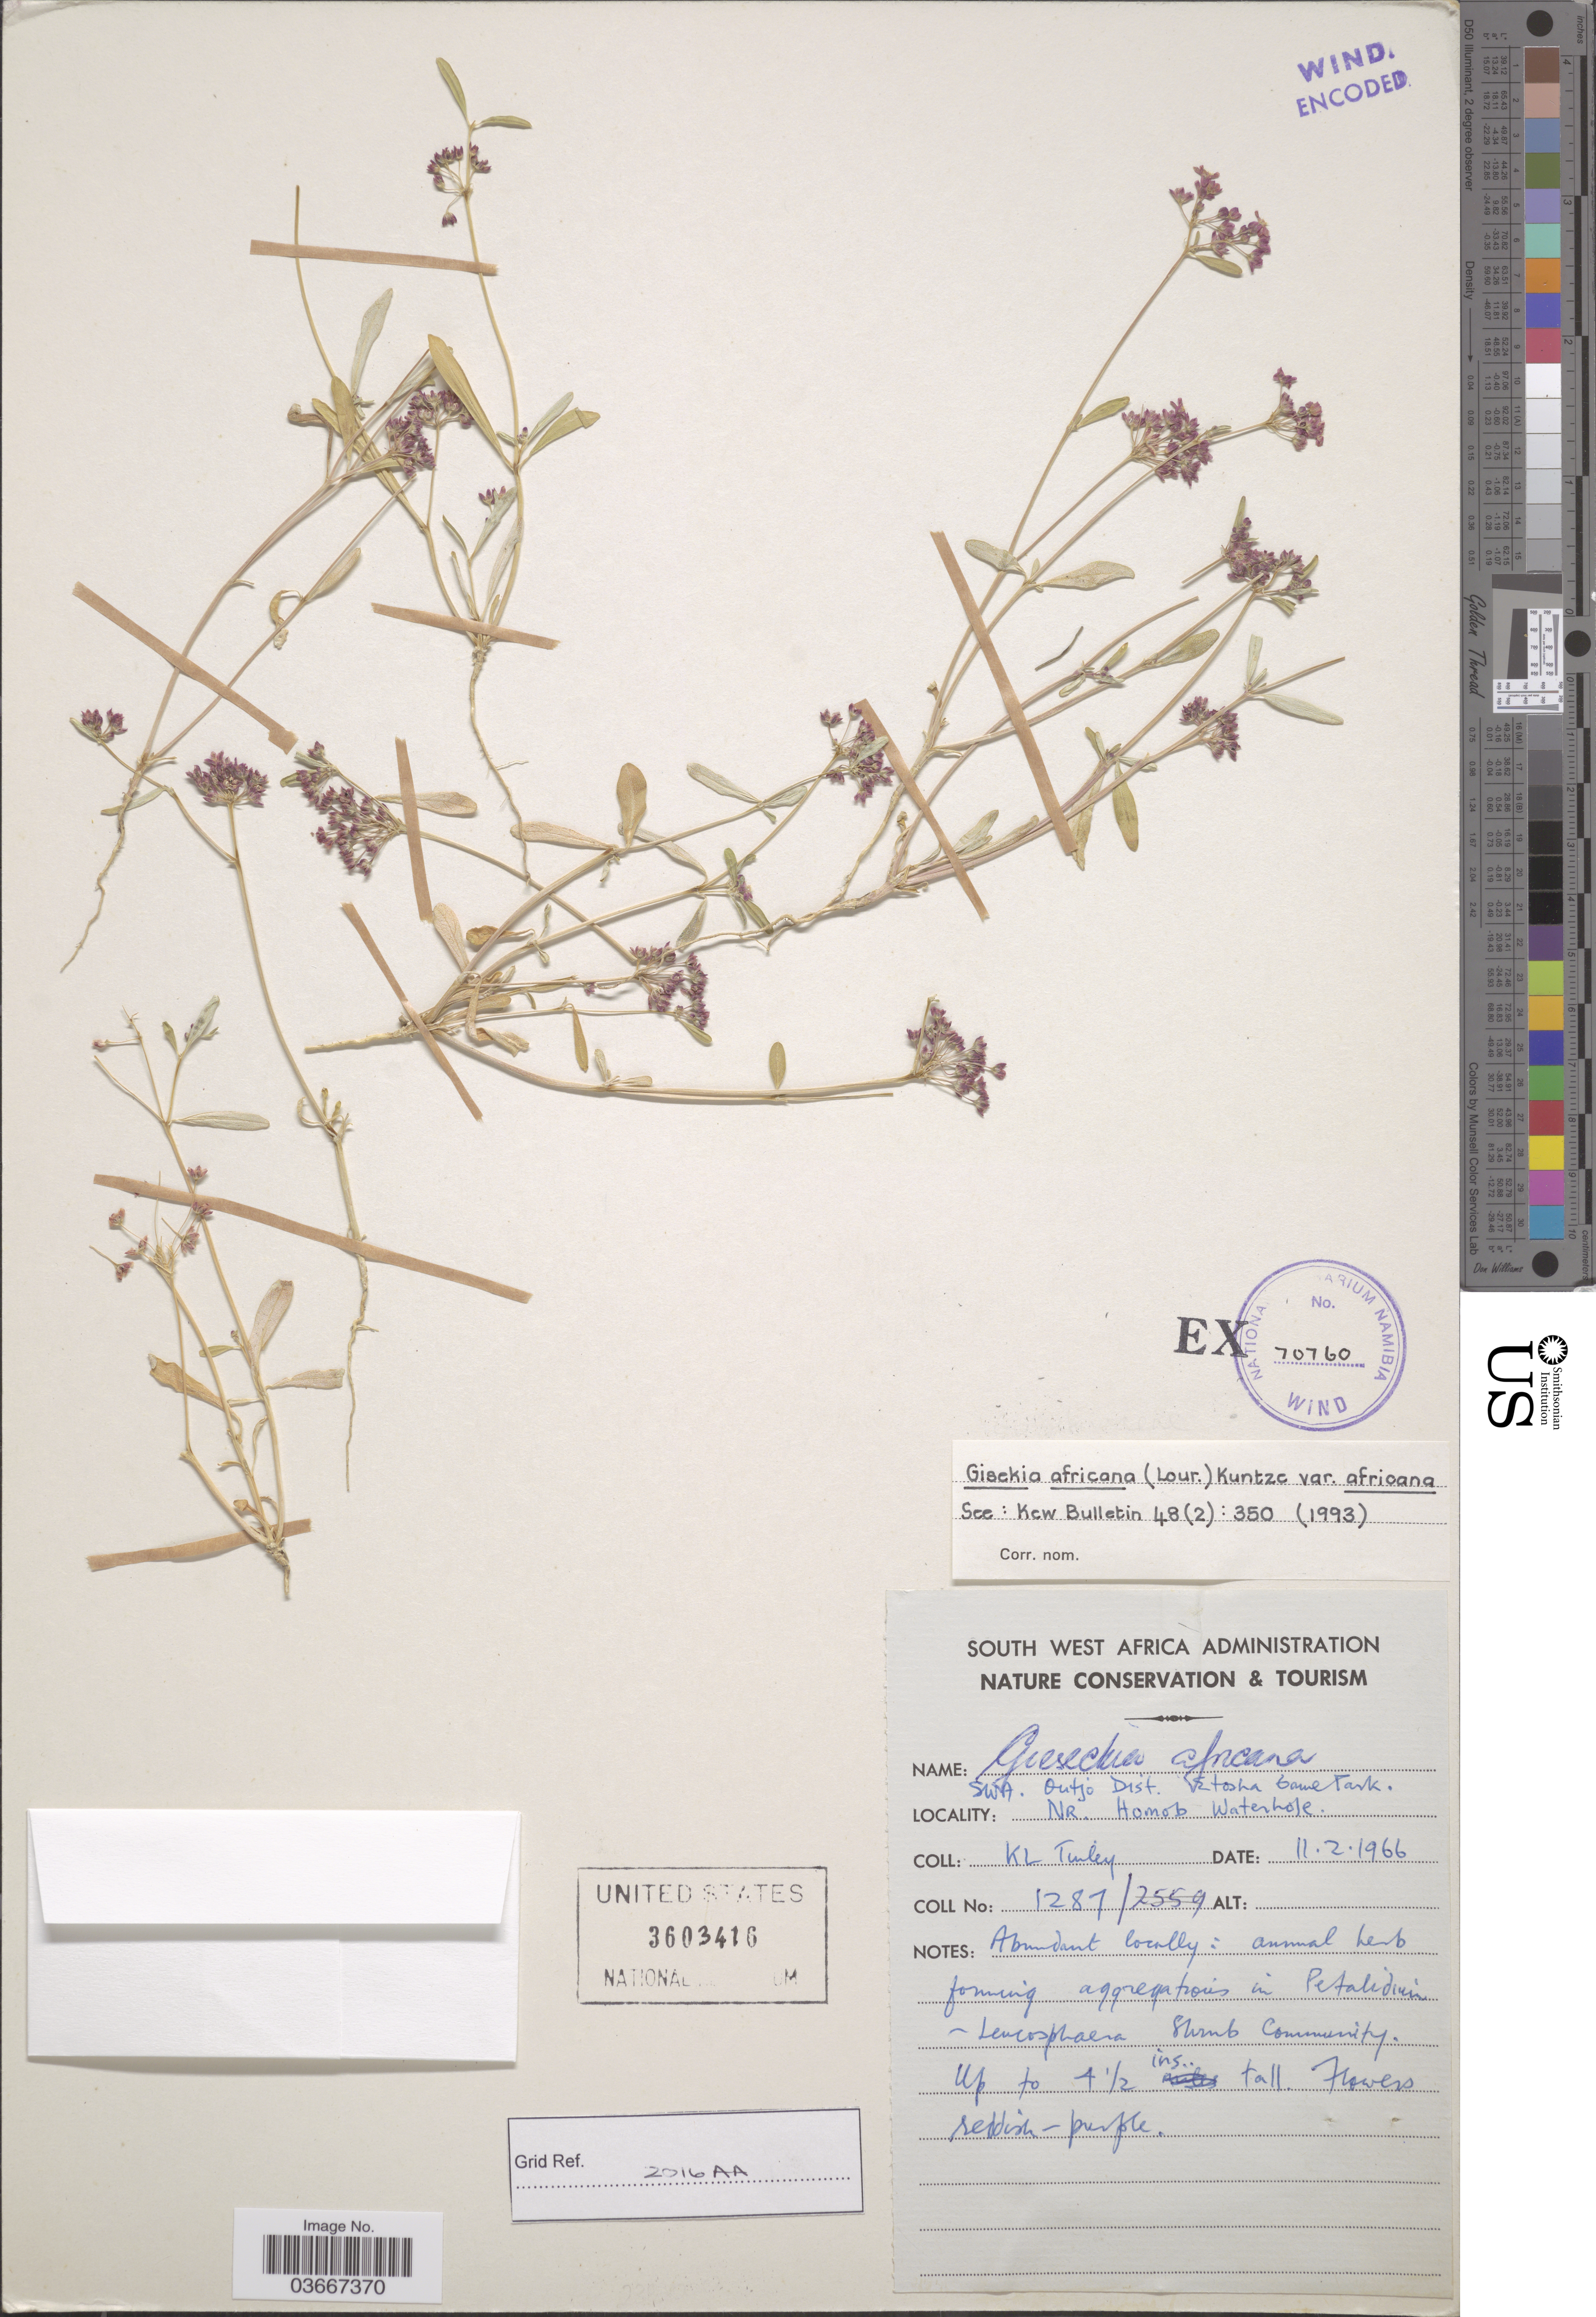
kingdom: Plantae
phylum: Tracheophyta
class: Magnoliopsida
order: Caryophyllales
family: Gisekiaceae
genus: Gisekia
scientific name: Gisekia africana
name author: Kuntze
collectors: K. Tinley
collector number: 1287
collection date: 1966-02-11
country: Namibia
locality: SWA. Outjo Dist. Etosha Game Park. Nr. Homob Waterhole.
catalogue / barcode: US 3603416